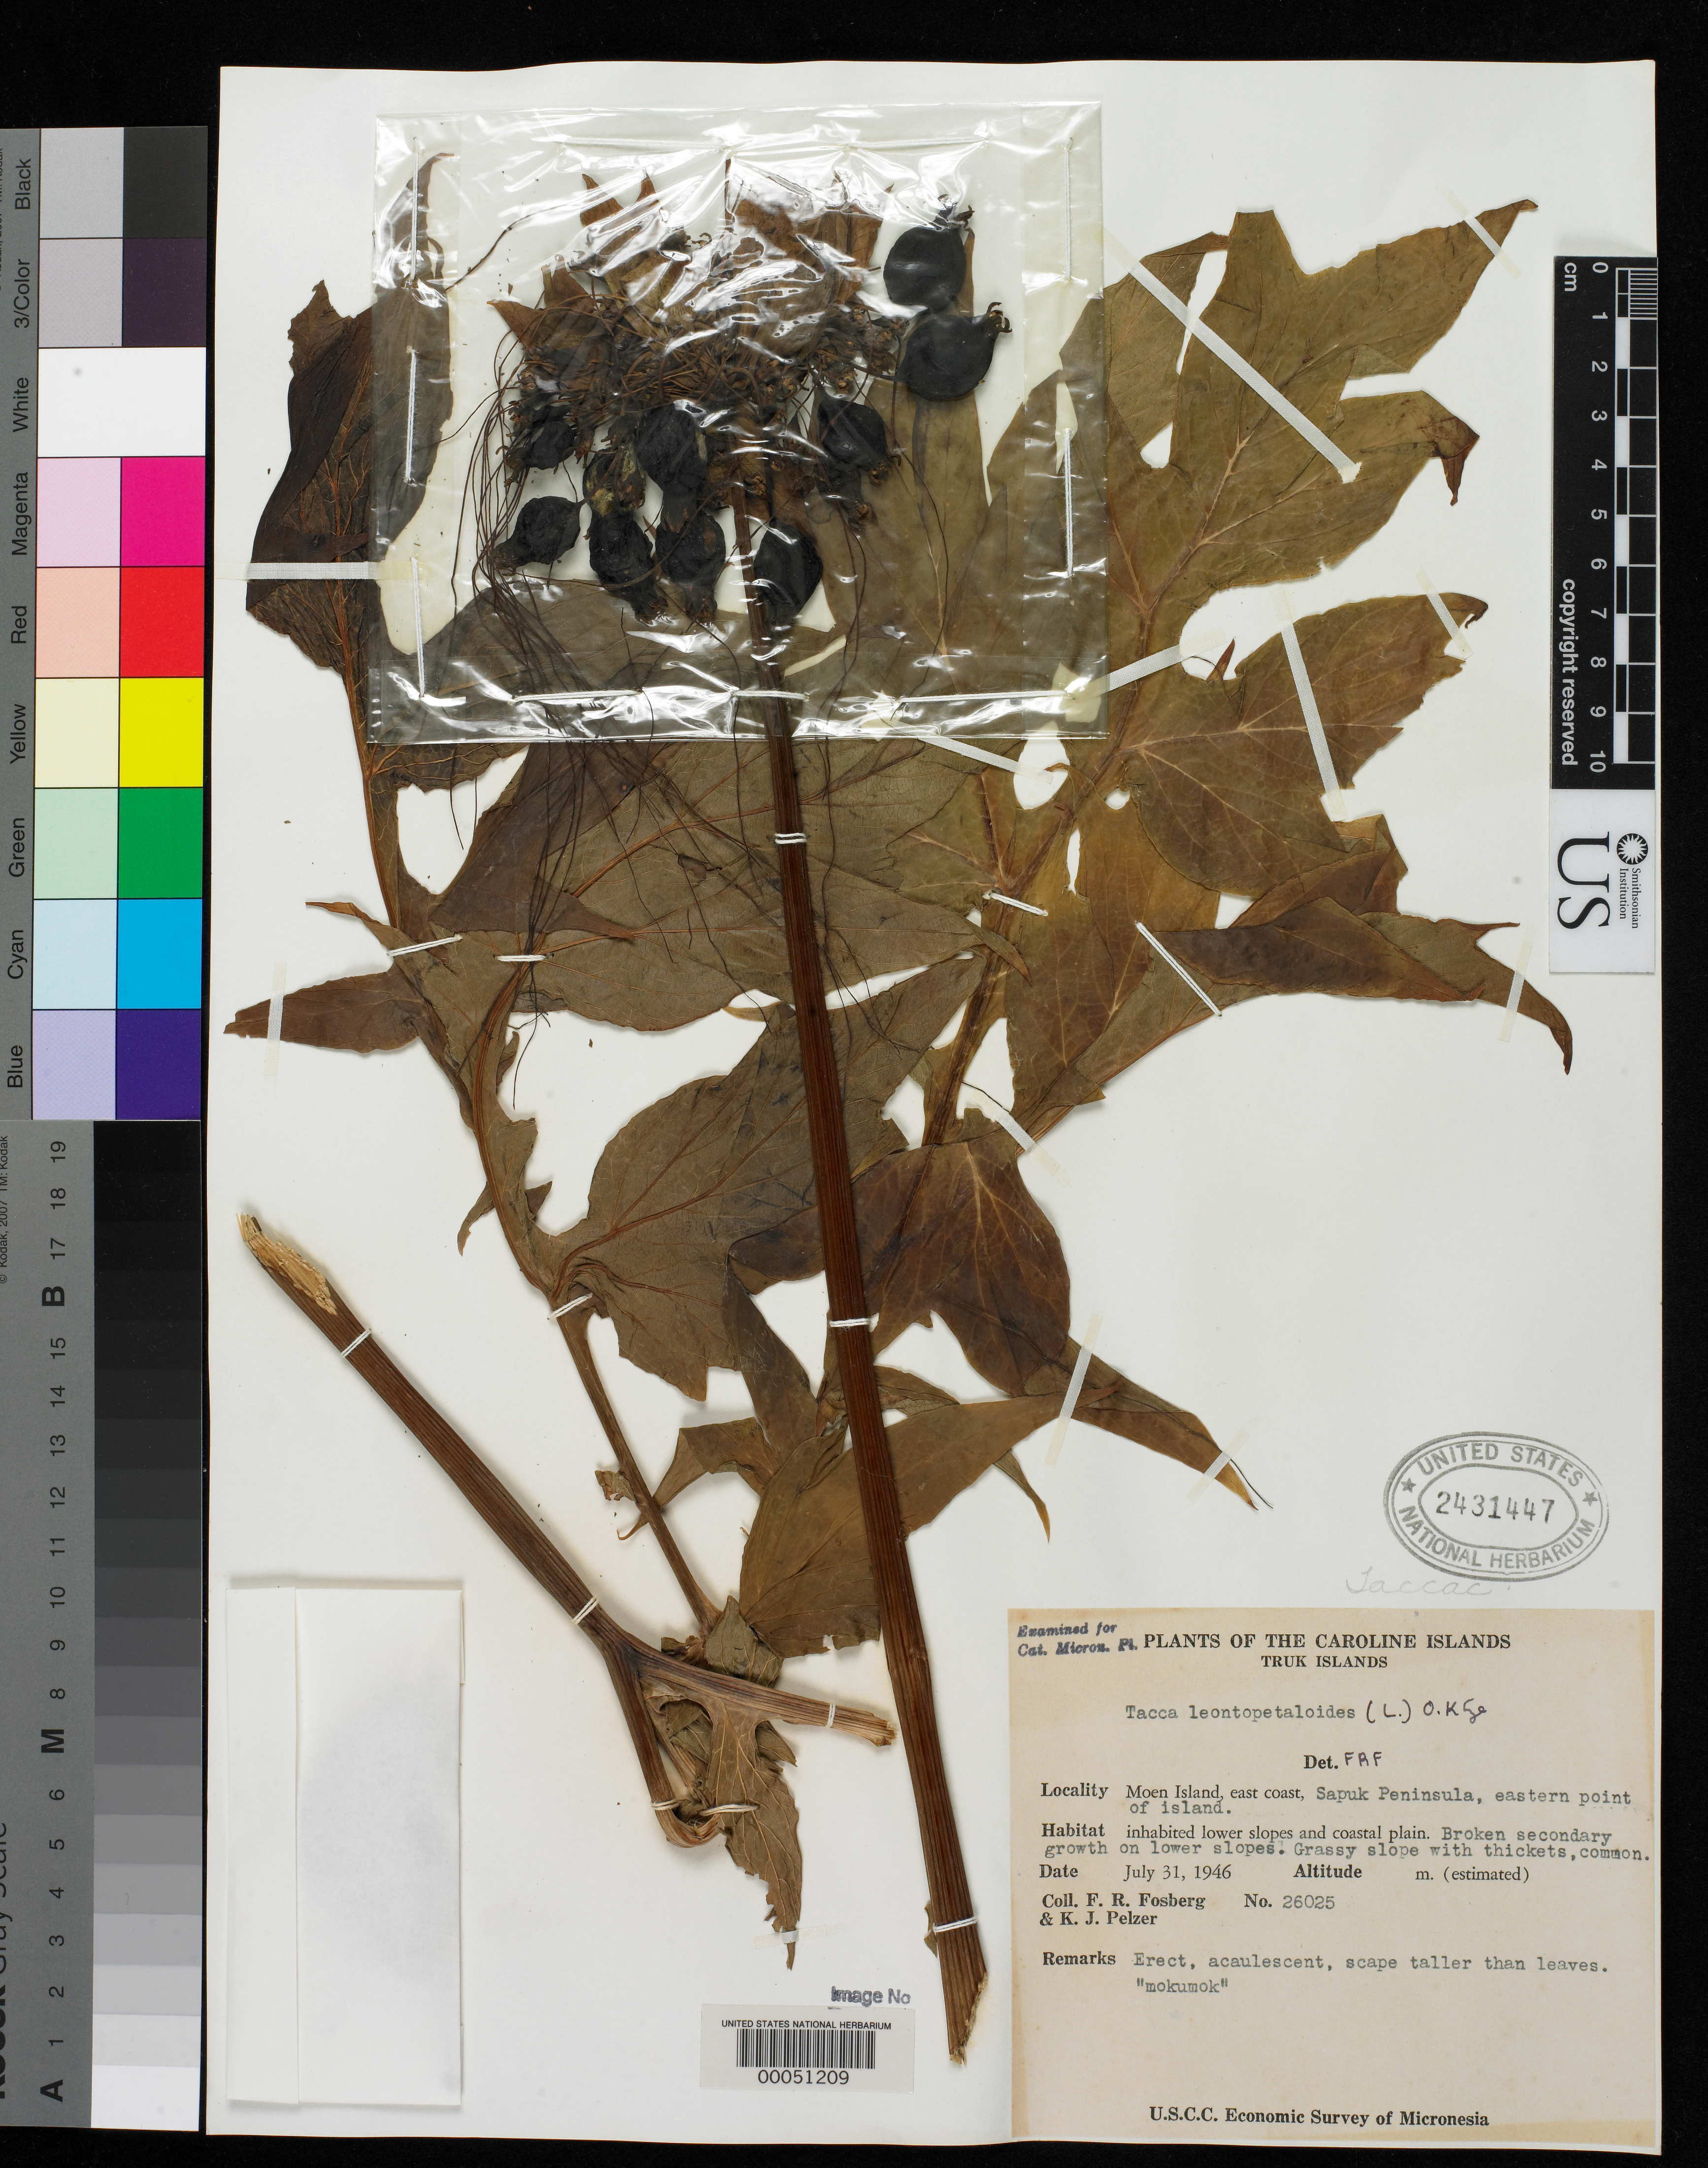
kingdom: Plantae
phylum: Tracheophyta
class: Liliopsida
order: Dioscoreales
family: Dioscoreaceae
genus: Tacca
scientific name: Tacca leontopetaloides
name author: (L.) Kuntze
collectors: F. R. Fosberg & K. J. Pelzer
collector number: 26025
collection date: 1946-07-31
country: Micronesia, Federated States of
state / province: Truk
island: Moen [Wono]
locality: Sapuk Peninsula, eastern point of island, east coast of Moen Island, Truk Islands, Caroline Islands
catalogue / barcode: US 2431447